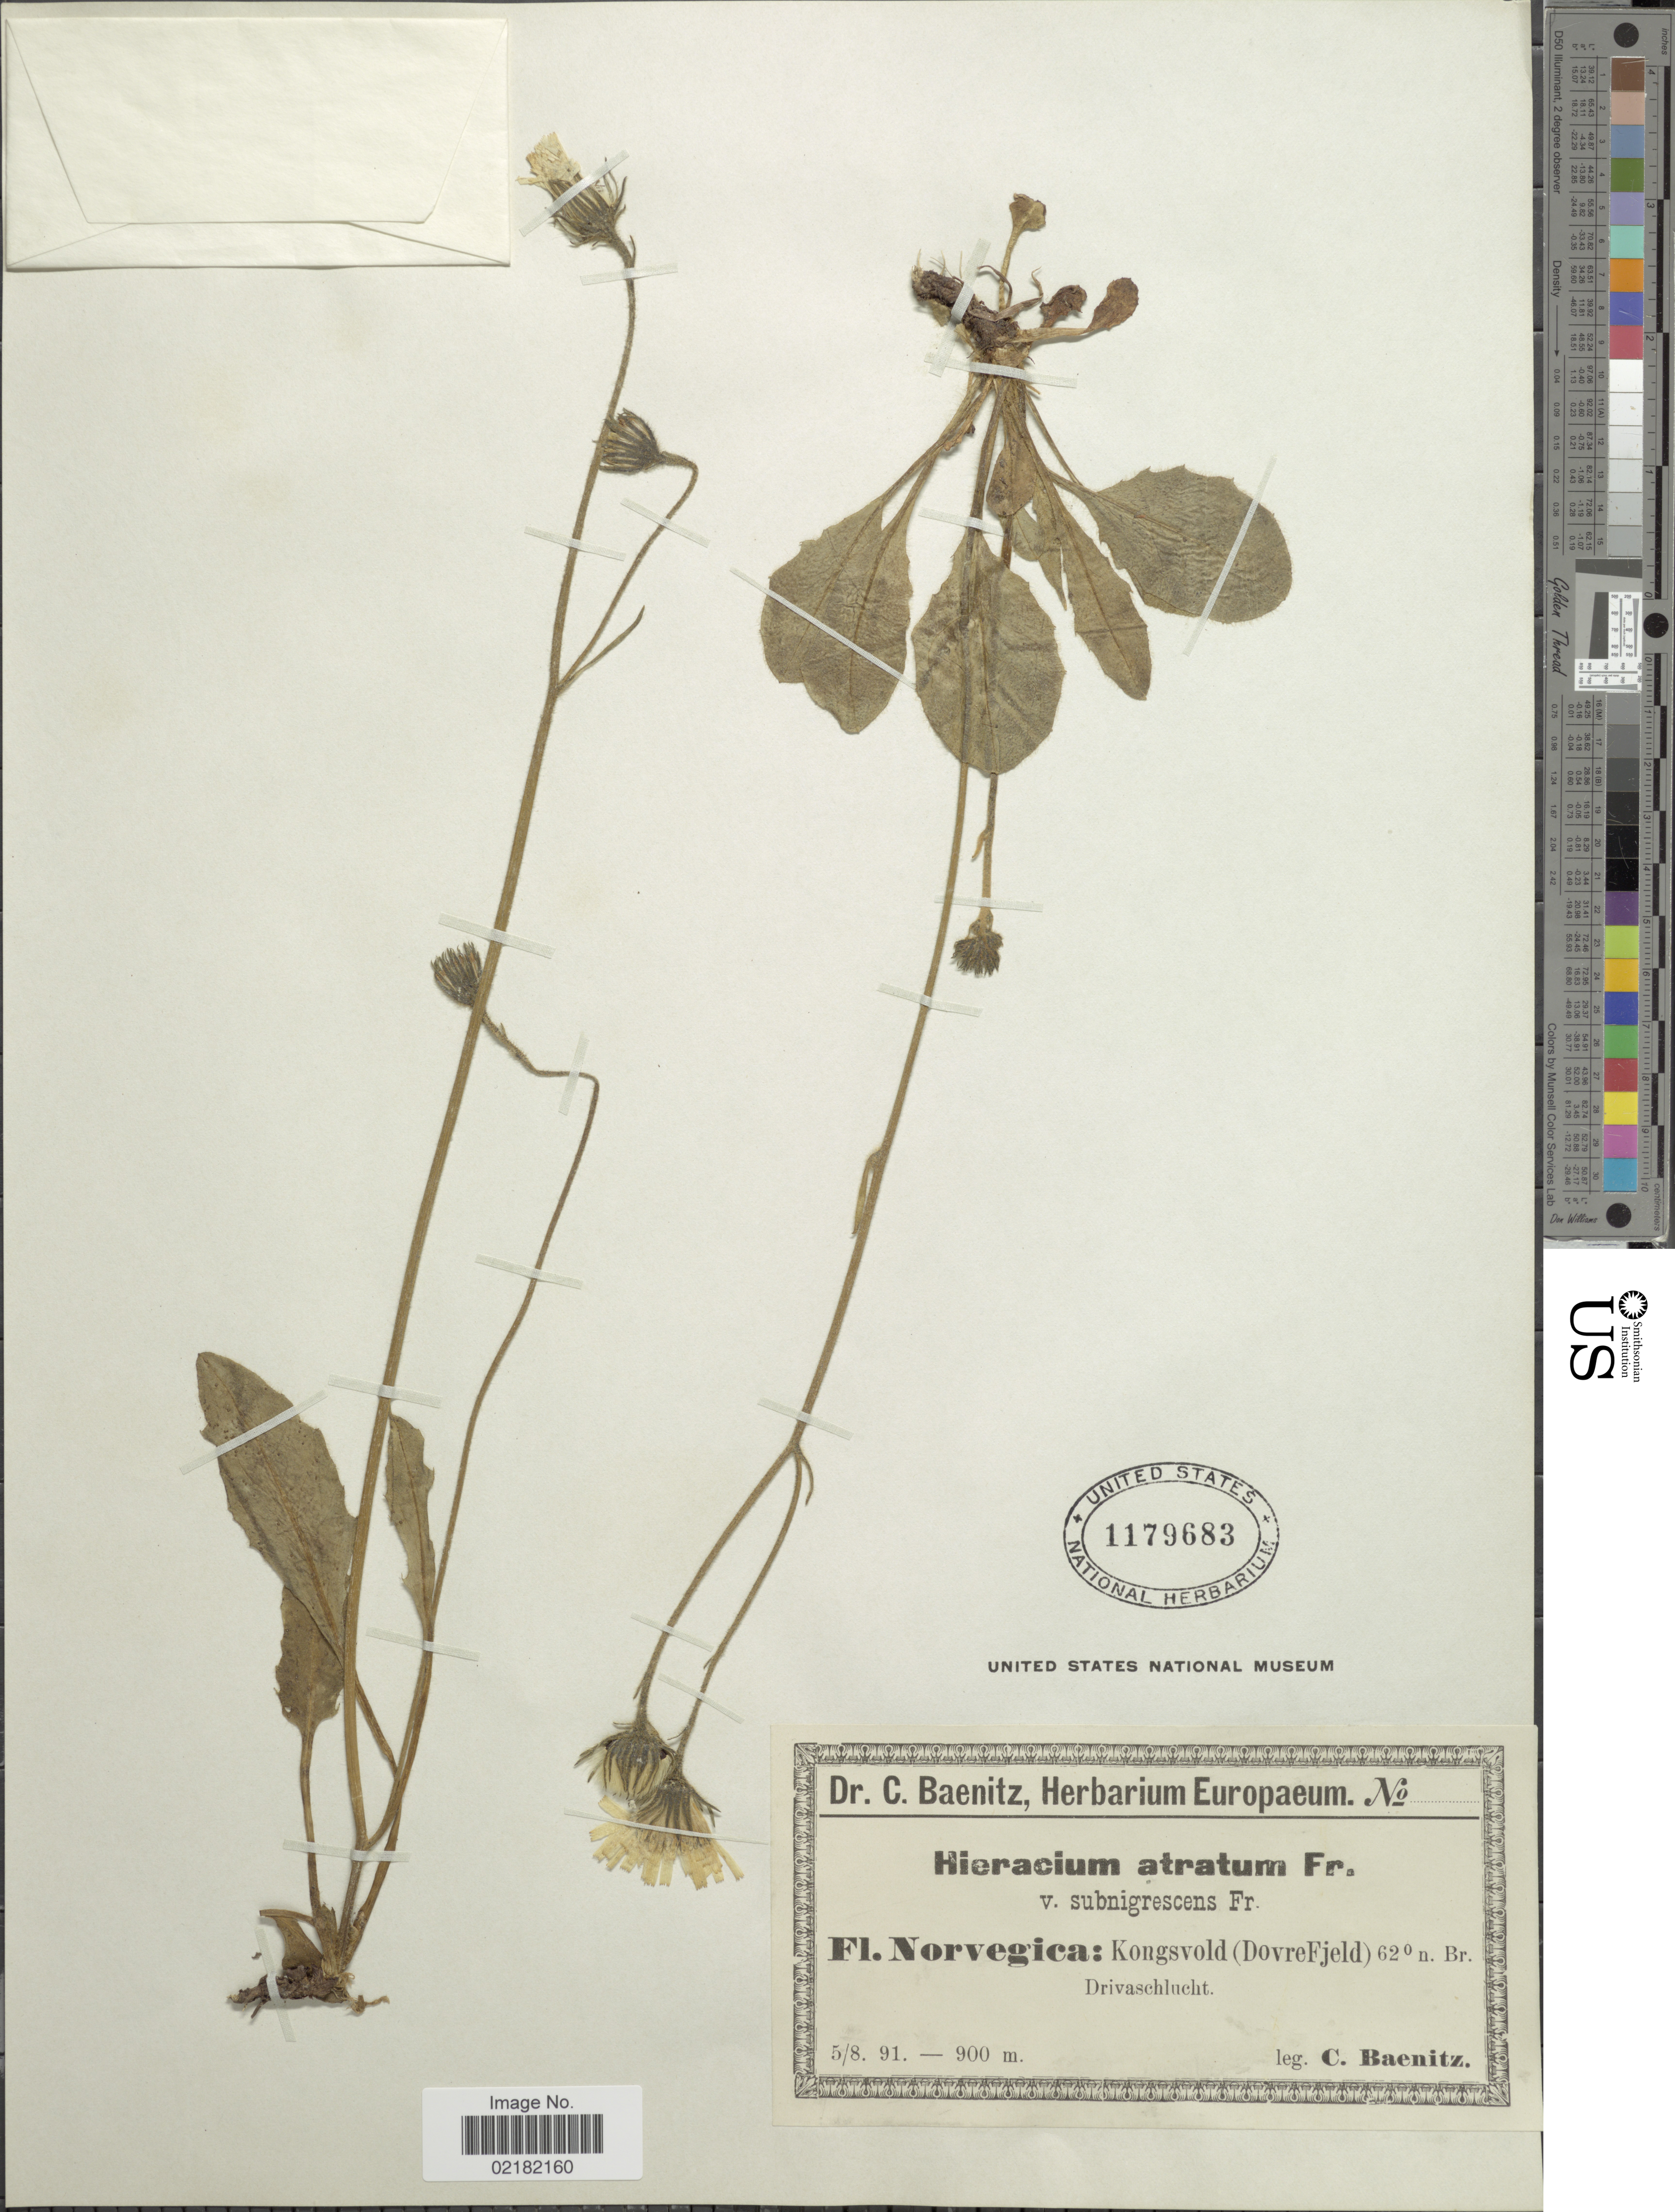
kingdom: Plantae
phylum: Tracheophyta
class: Magnoliopsida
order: Asterales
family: Asteraceae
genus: Hieracium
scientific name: Hieracium atratum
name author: Fr.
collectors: C. G. Baenitz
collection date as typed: Transcribed d/m/y: 5/8/91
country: Norway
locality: Fl. Norvegica: Kongsvold (DovreFjeld), Br. Drivaschlucht.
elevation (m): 900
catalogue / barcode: US 1179683